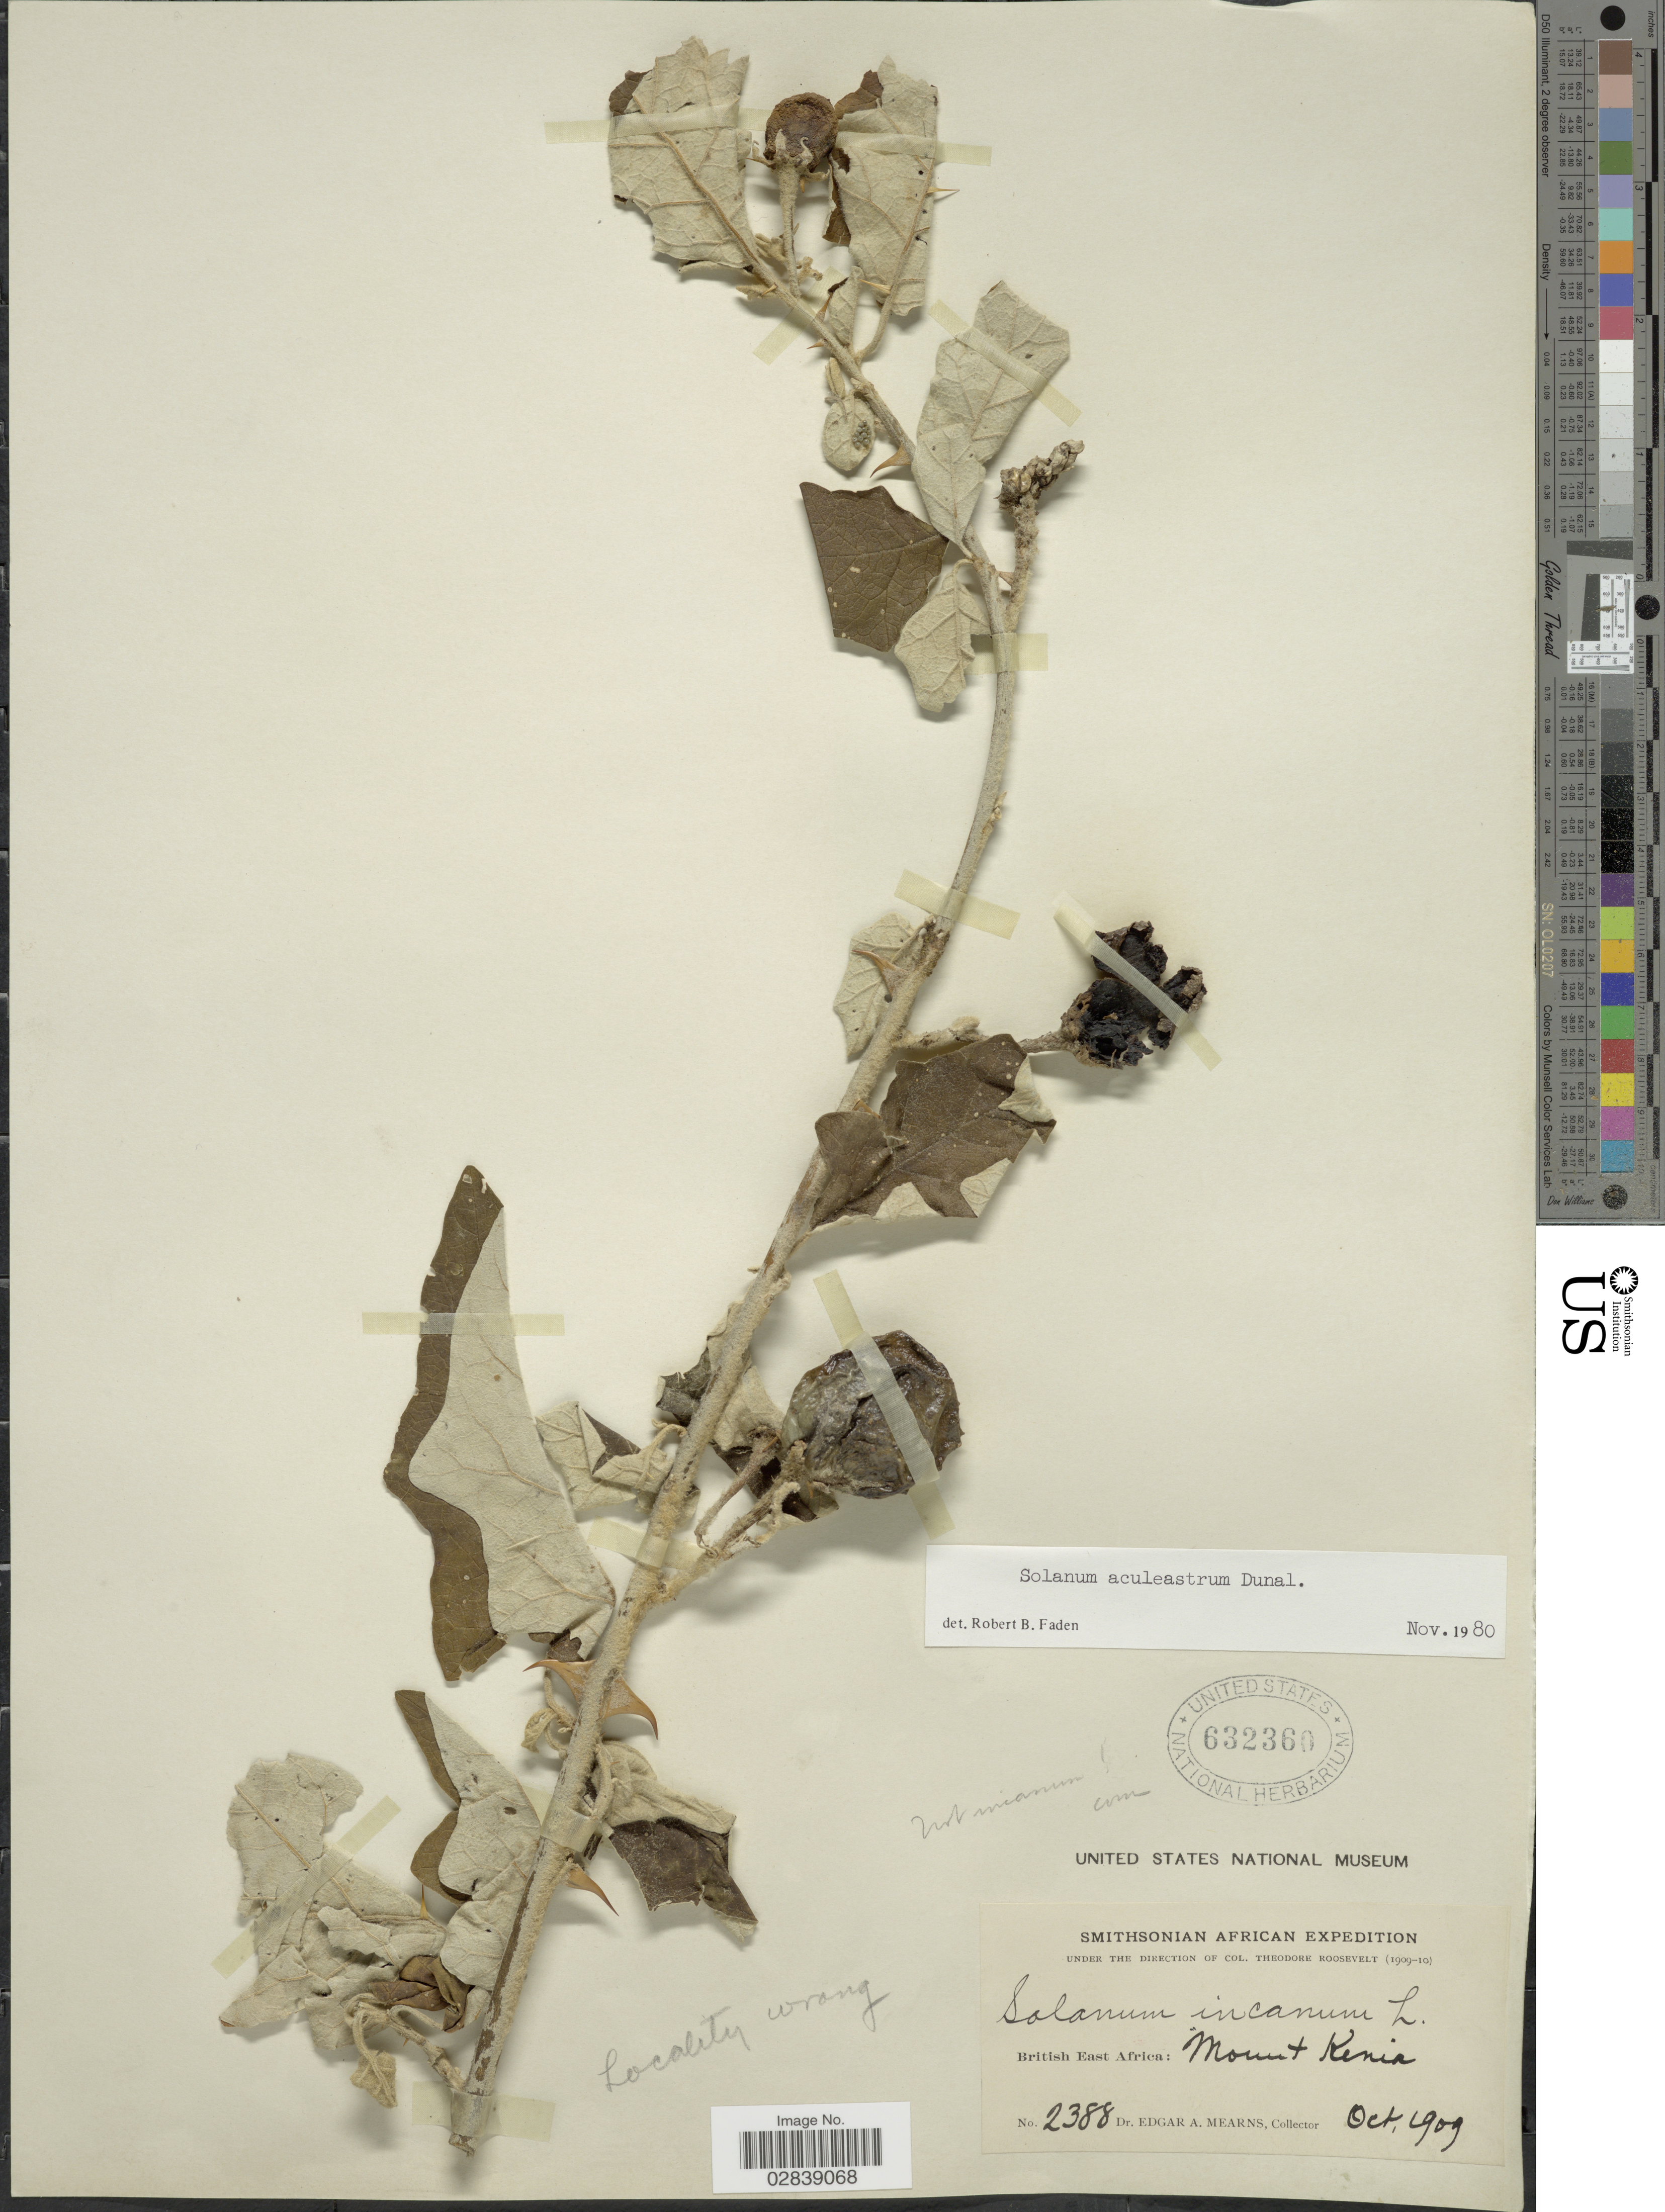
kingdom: Plantae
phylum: Tracheophyta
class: Magnoliopsida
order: Solanales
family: Solanaceae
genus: Solanum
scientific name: Solanum aculeastrum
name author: Dunal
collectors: E. A. Mearns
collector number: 2388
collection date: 1909-10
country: Kenya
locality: British East Africa: Mount Kenia.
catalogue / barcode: US 632360